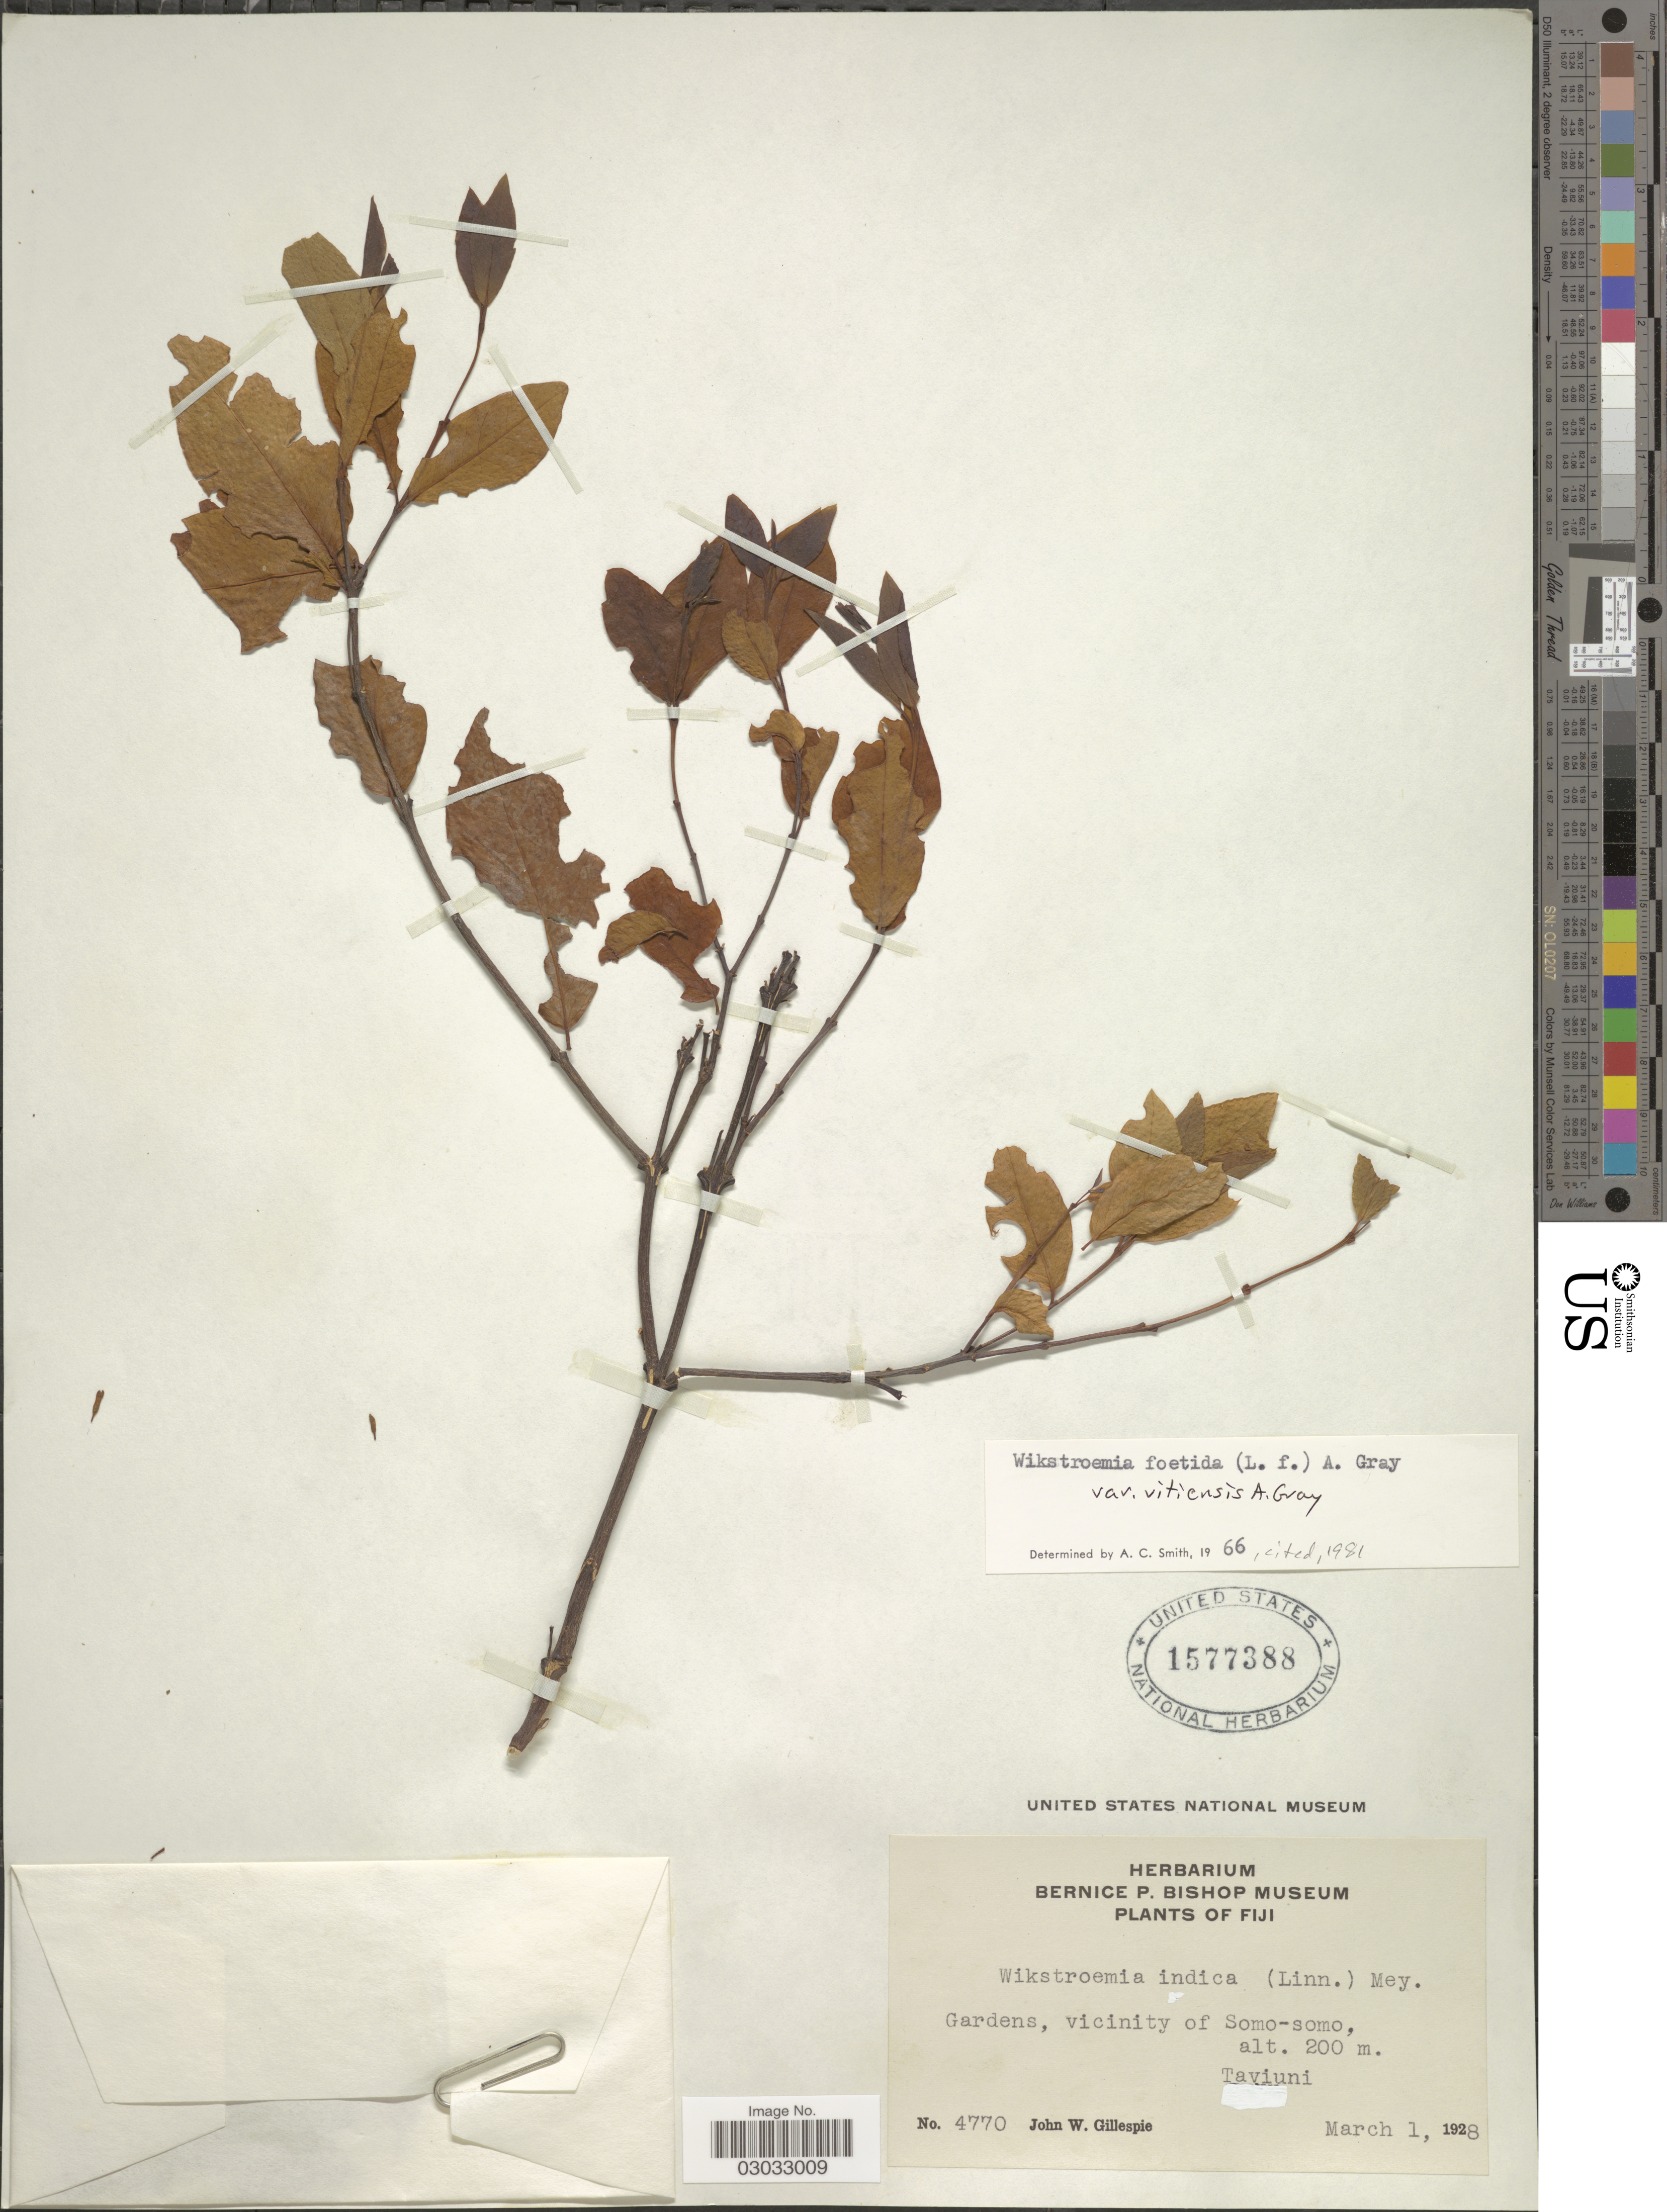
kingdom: Plantae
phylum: Tracheophyta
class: Magnoliopsida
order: Malvales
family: Thymelaeaceae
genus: Wikstroemia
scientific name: Wikstroemia coriacea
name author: Seem.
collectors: J. W. Gillespie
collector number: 4770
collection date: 1928-03-01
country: Fiji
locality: Gardens, vicinity of Somo-somo, Taviuni.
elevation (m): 200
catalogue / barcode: US 1577388